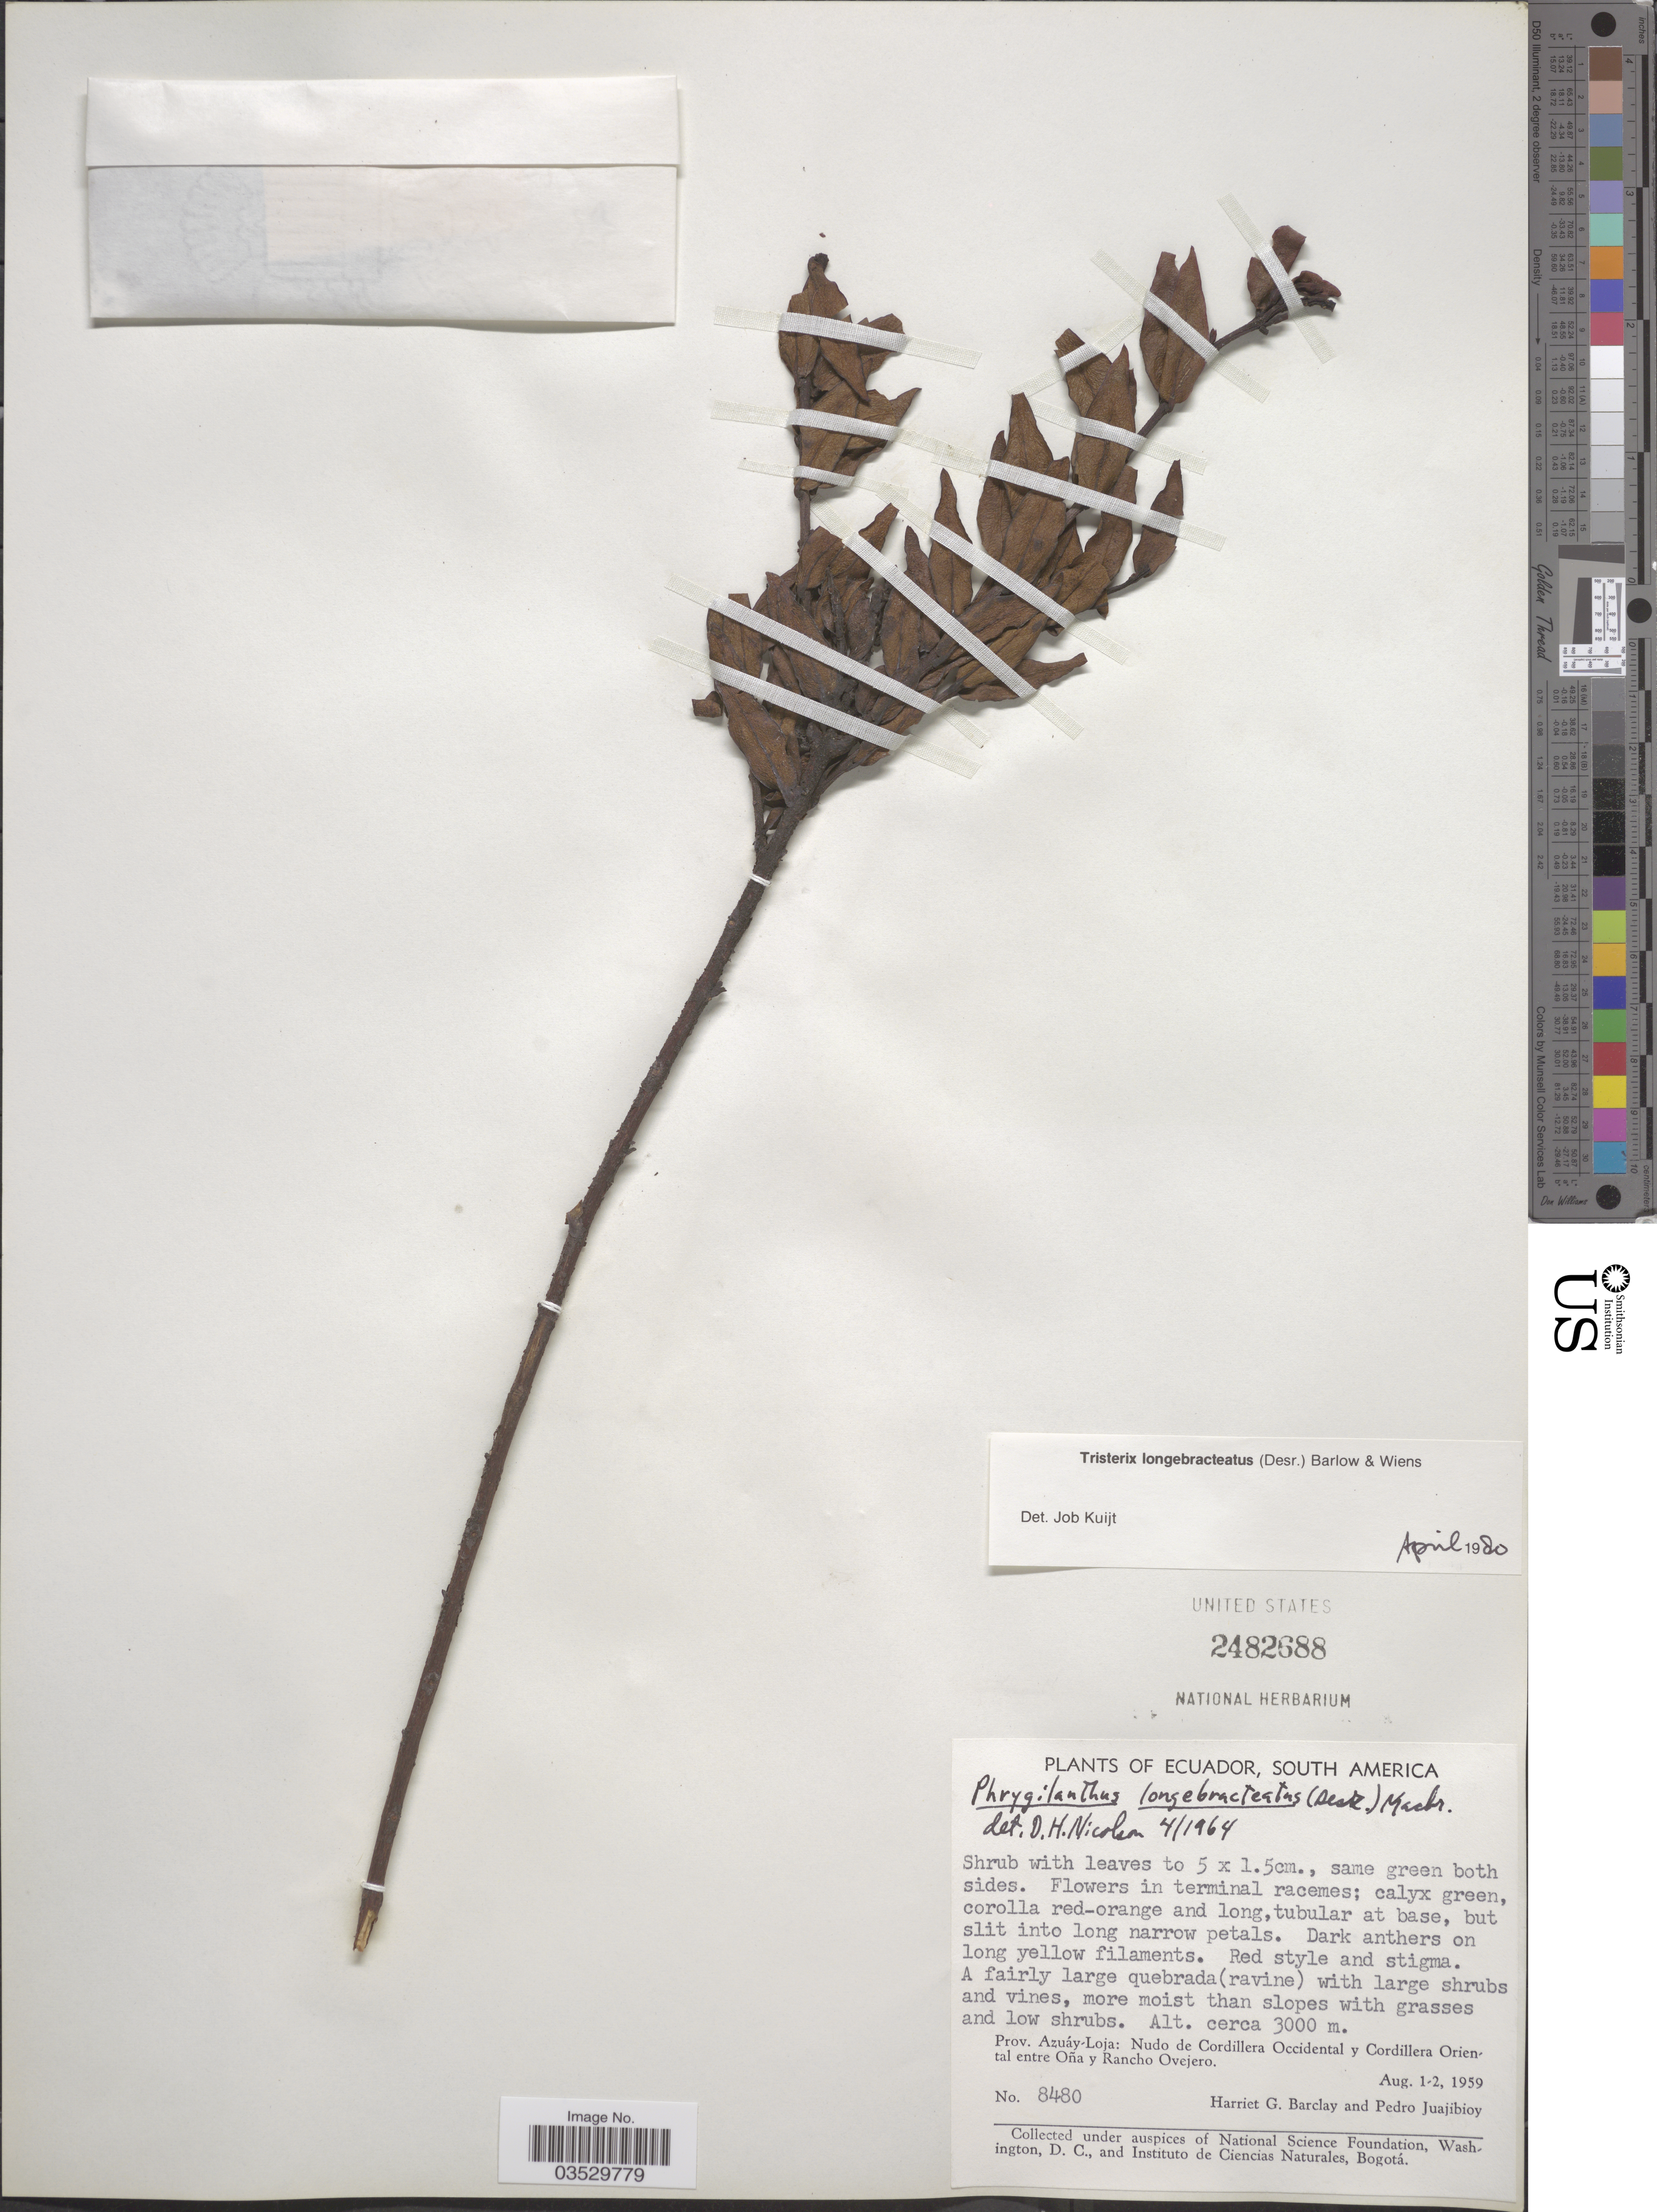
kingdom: Plantae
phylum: Tracheophyta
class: Magnoliopsida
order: Santalales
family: Loranthaceae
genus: Tristerix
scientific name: Tristerix longebracteatus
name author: (Desr.) Bart. & Wiens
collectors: H. G. Barclay & P. Juajibioy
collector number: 8480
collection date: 1959-08-01/1959-08-02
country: Ecuador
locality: Prov. Azuáy-Loja: Nudo de Cordillera Occidental y Cordillera Oriental entre Oña y Rancho Ovejero.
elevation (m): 3000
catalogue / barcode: US 2482688